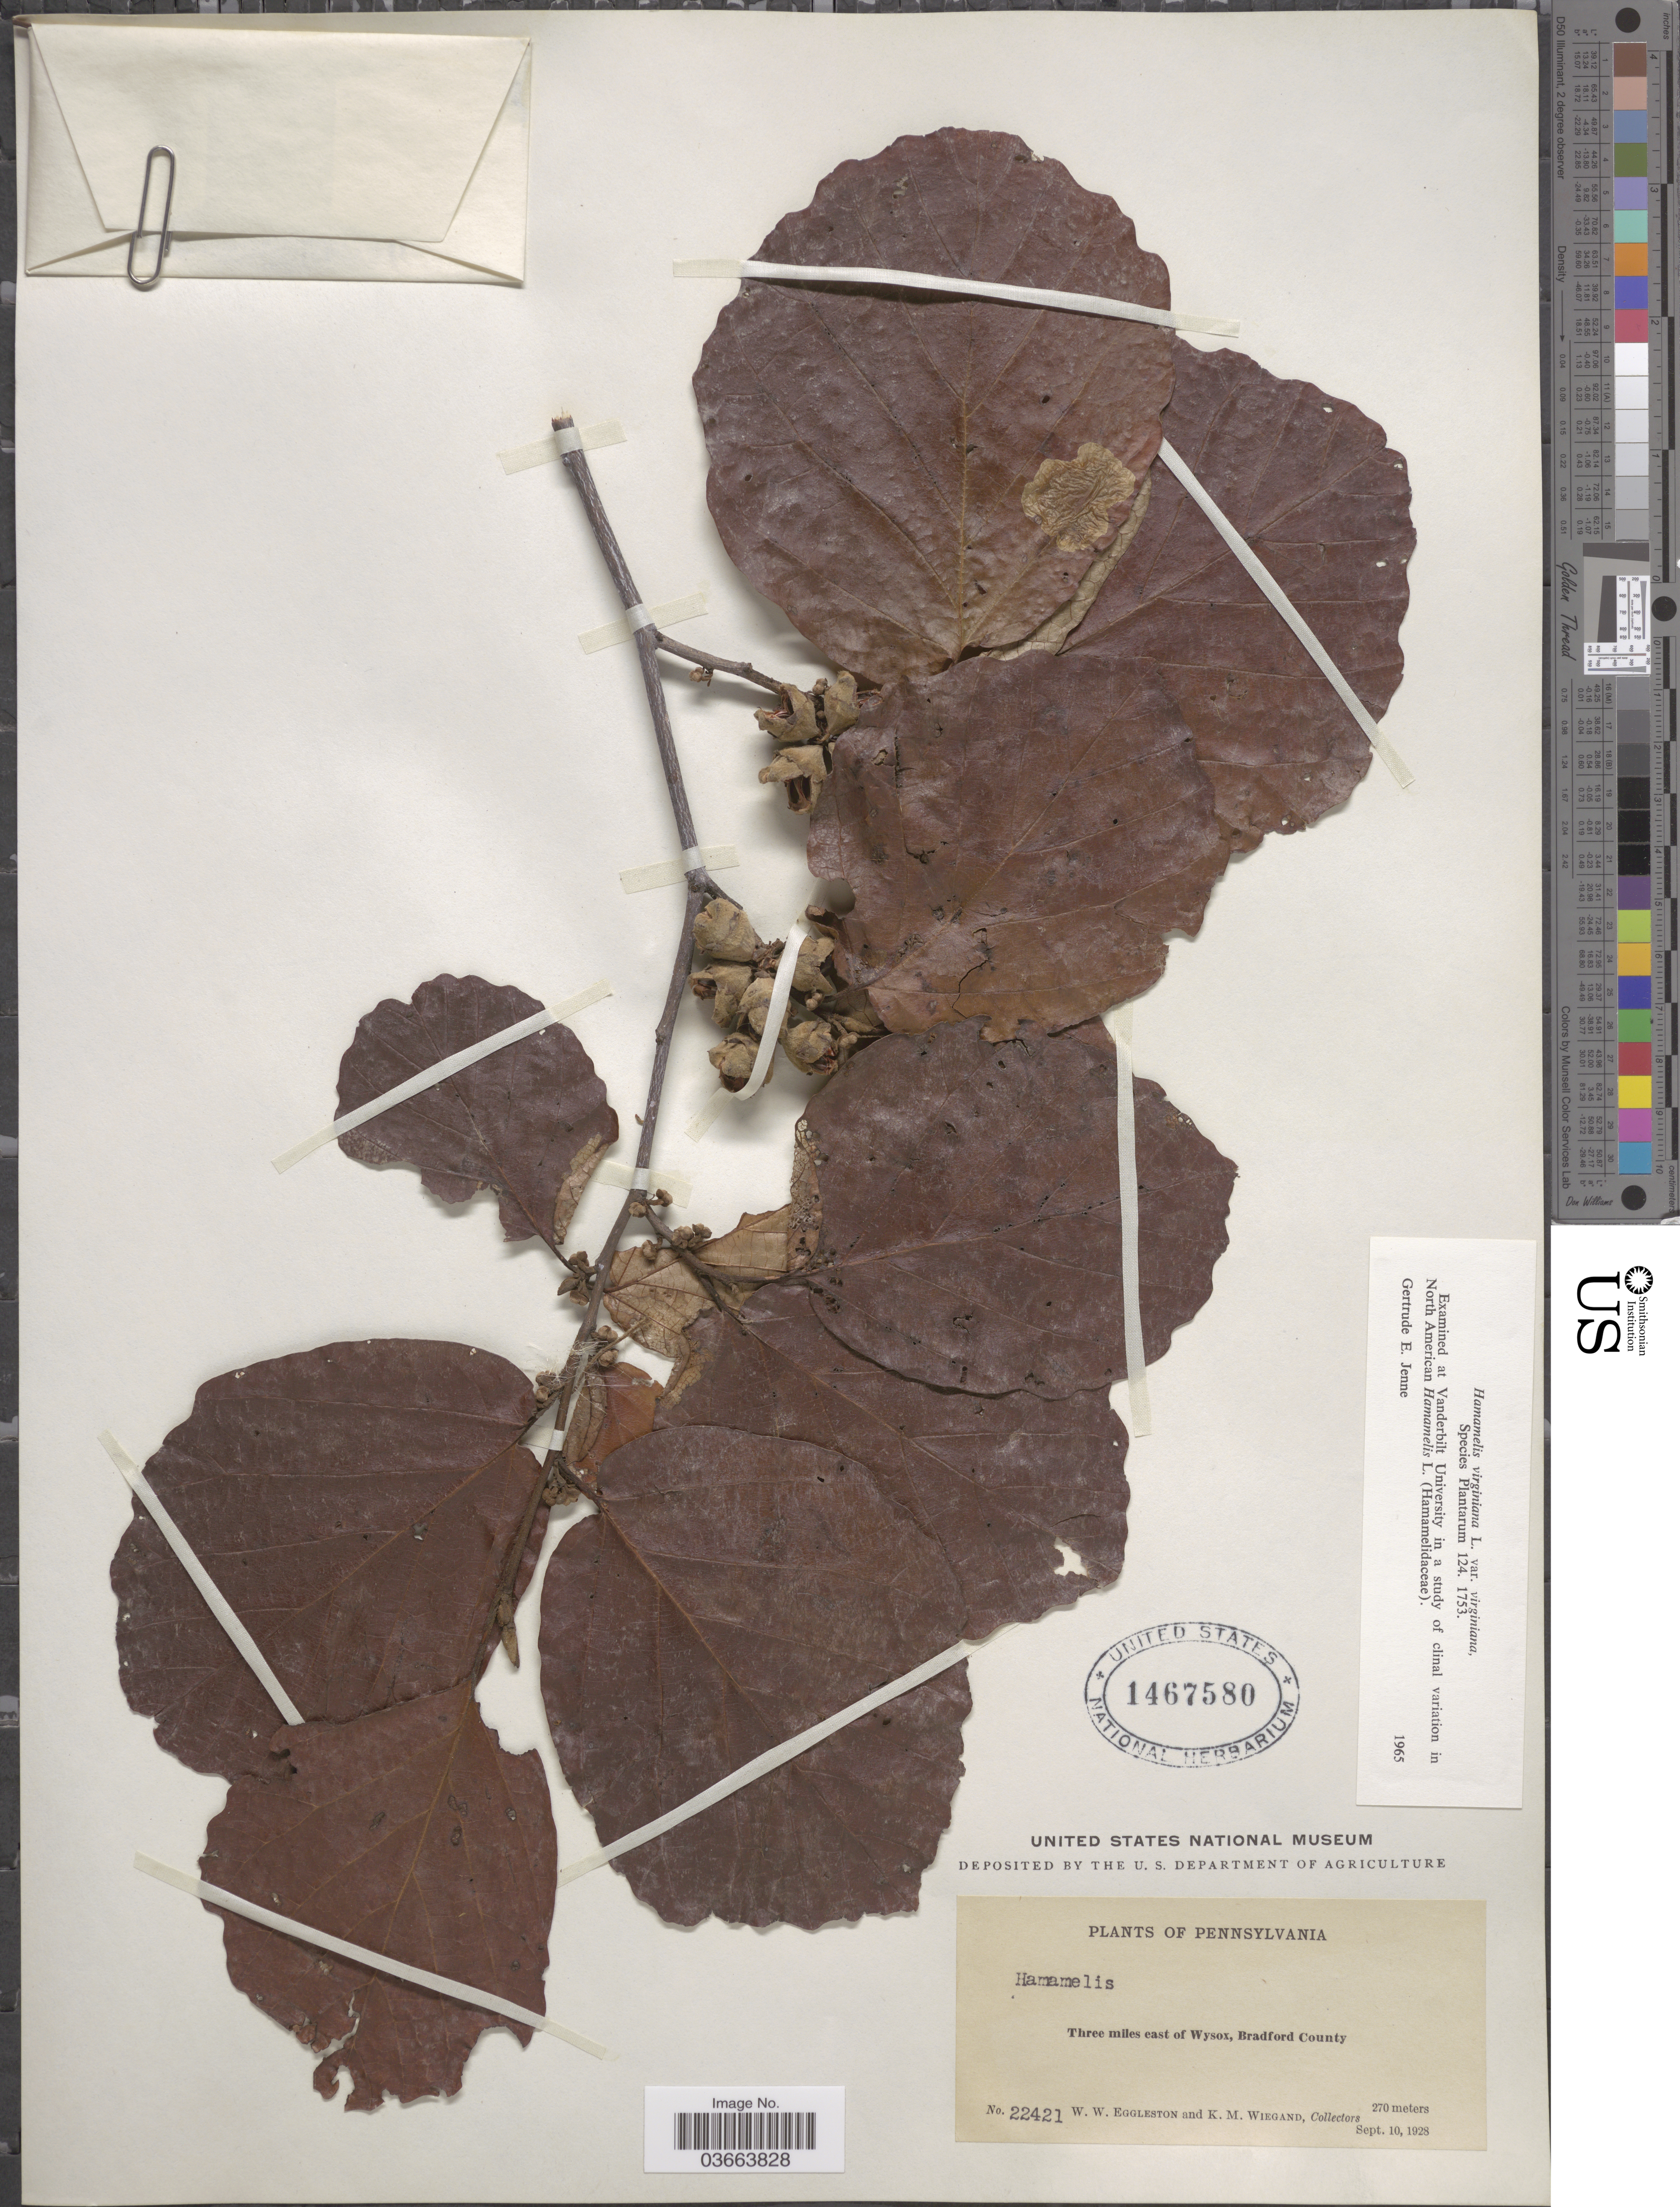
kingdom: Plantae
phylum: Tracheophyta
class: Magnoliopsida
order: Saxifragales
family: Hamamelidaceae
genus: Hamamelis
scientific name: Hamamelis virginiana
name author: L.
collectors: W. W. Eggleston & K. M. Wiegand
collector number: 22421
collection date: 1928-09-10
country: United States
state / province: Pennsylvania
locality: Three miles east of Wysox, Bradford County.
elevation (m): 270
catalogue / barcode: US 1467580